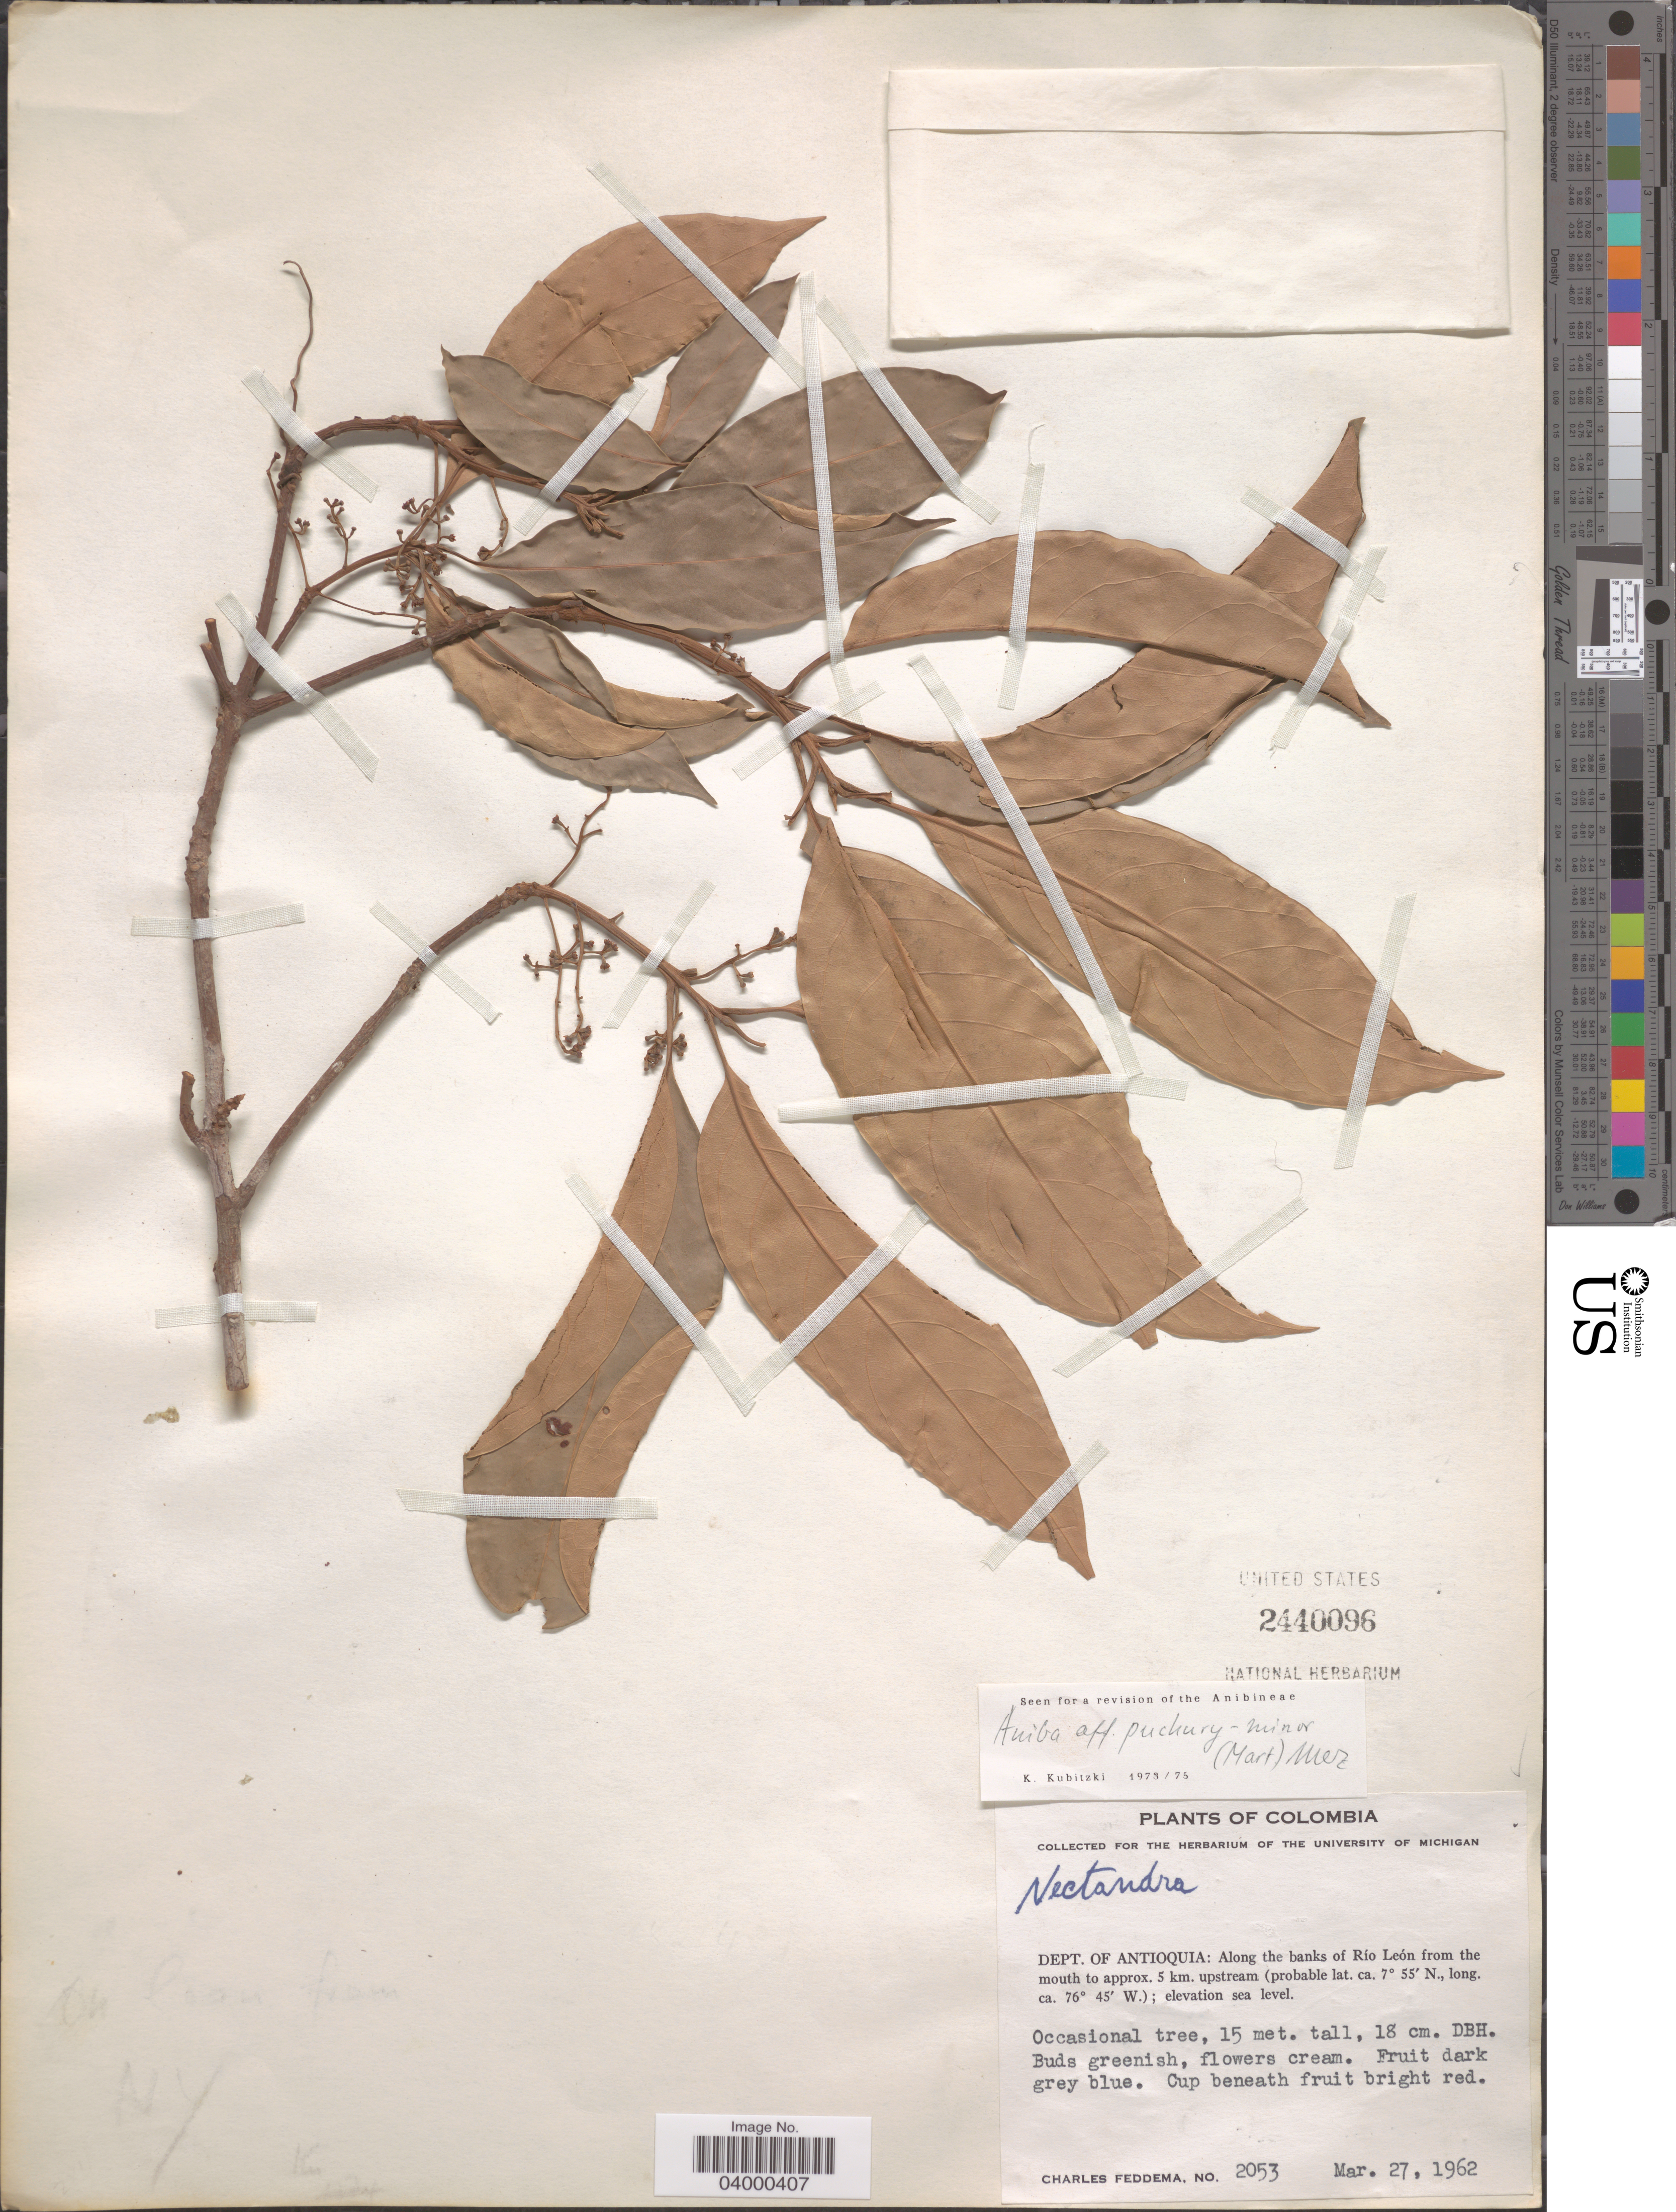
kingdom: Plantae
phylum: Tracheophyta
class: Magnoliopsida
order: Laurales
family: Lauraceae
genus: Aniba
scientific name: Aniba puchury-minor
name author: (Mart.) Mez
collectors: C. Feddema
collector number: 2053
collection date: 1962-03-27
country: Colombia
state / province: Antioquia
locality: Dept. of Antioquia: Along the banks of Río León from the mouth to approx. 5 km. upstream.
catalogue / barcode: US 2440096